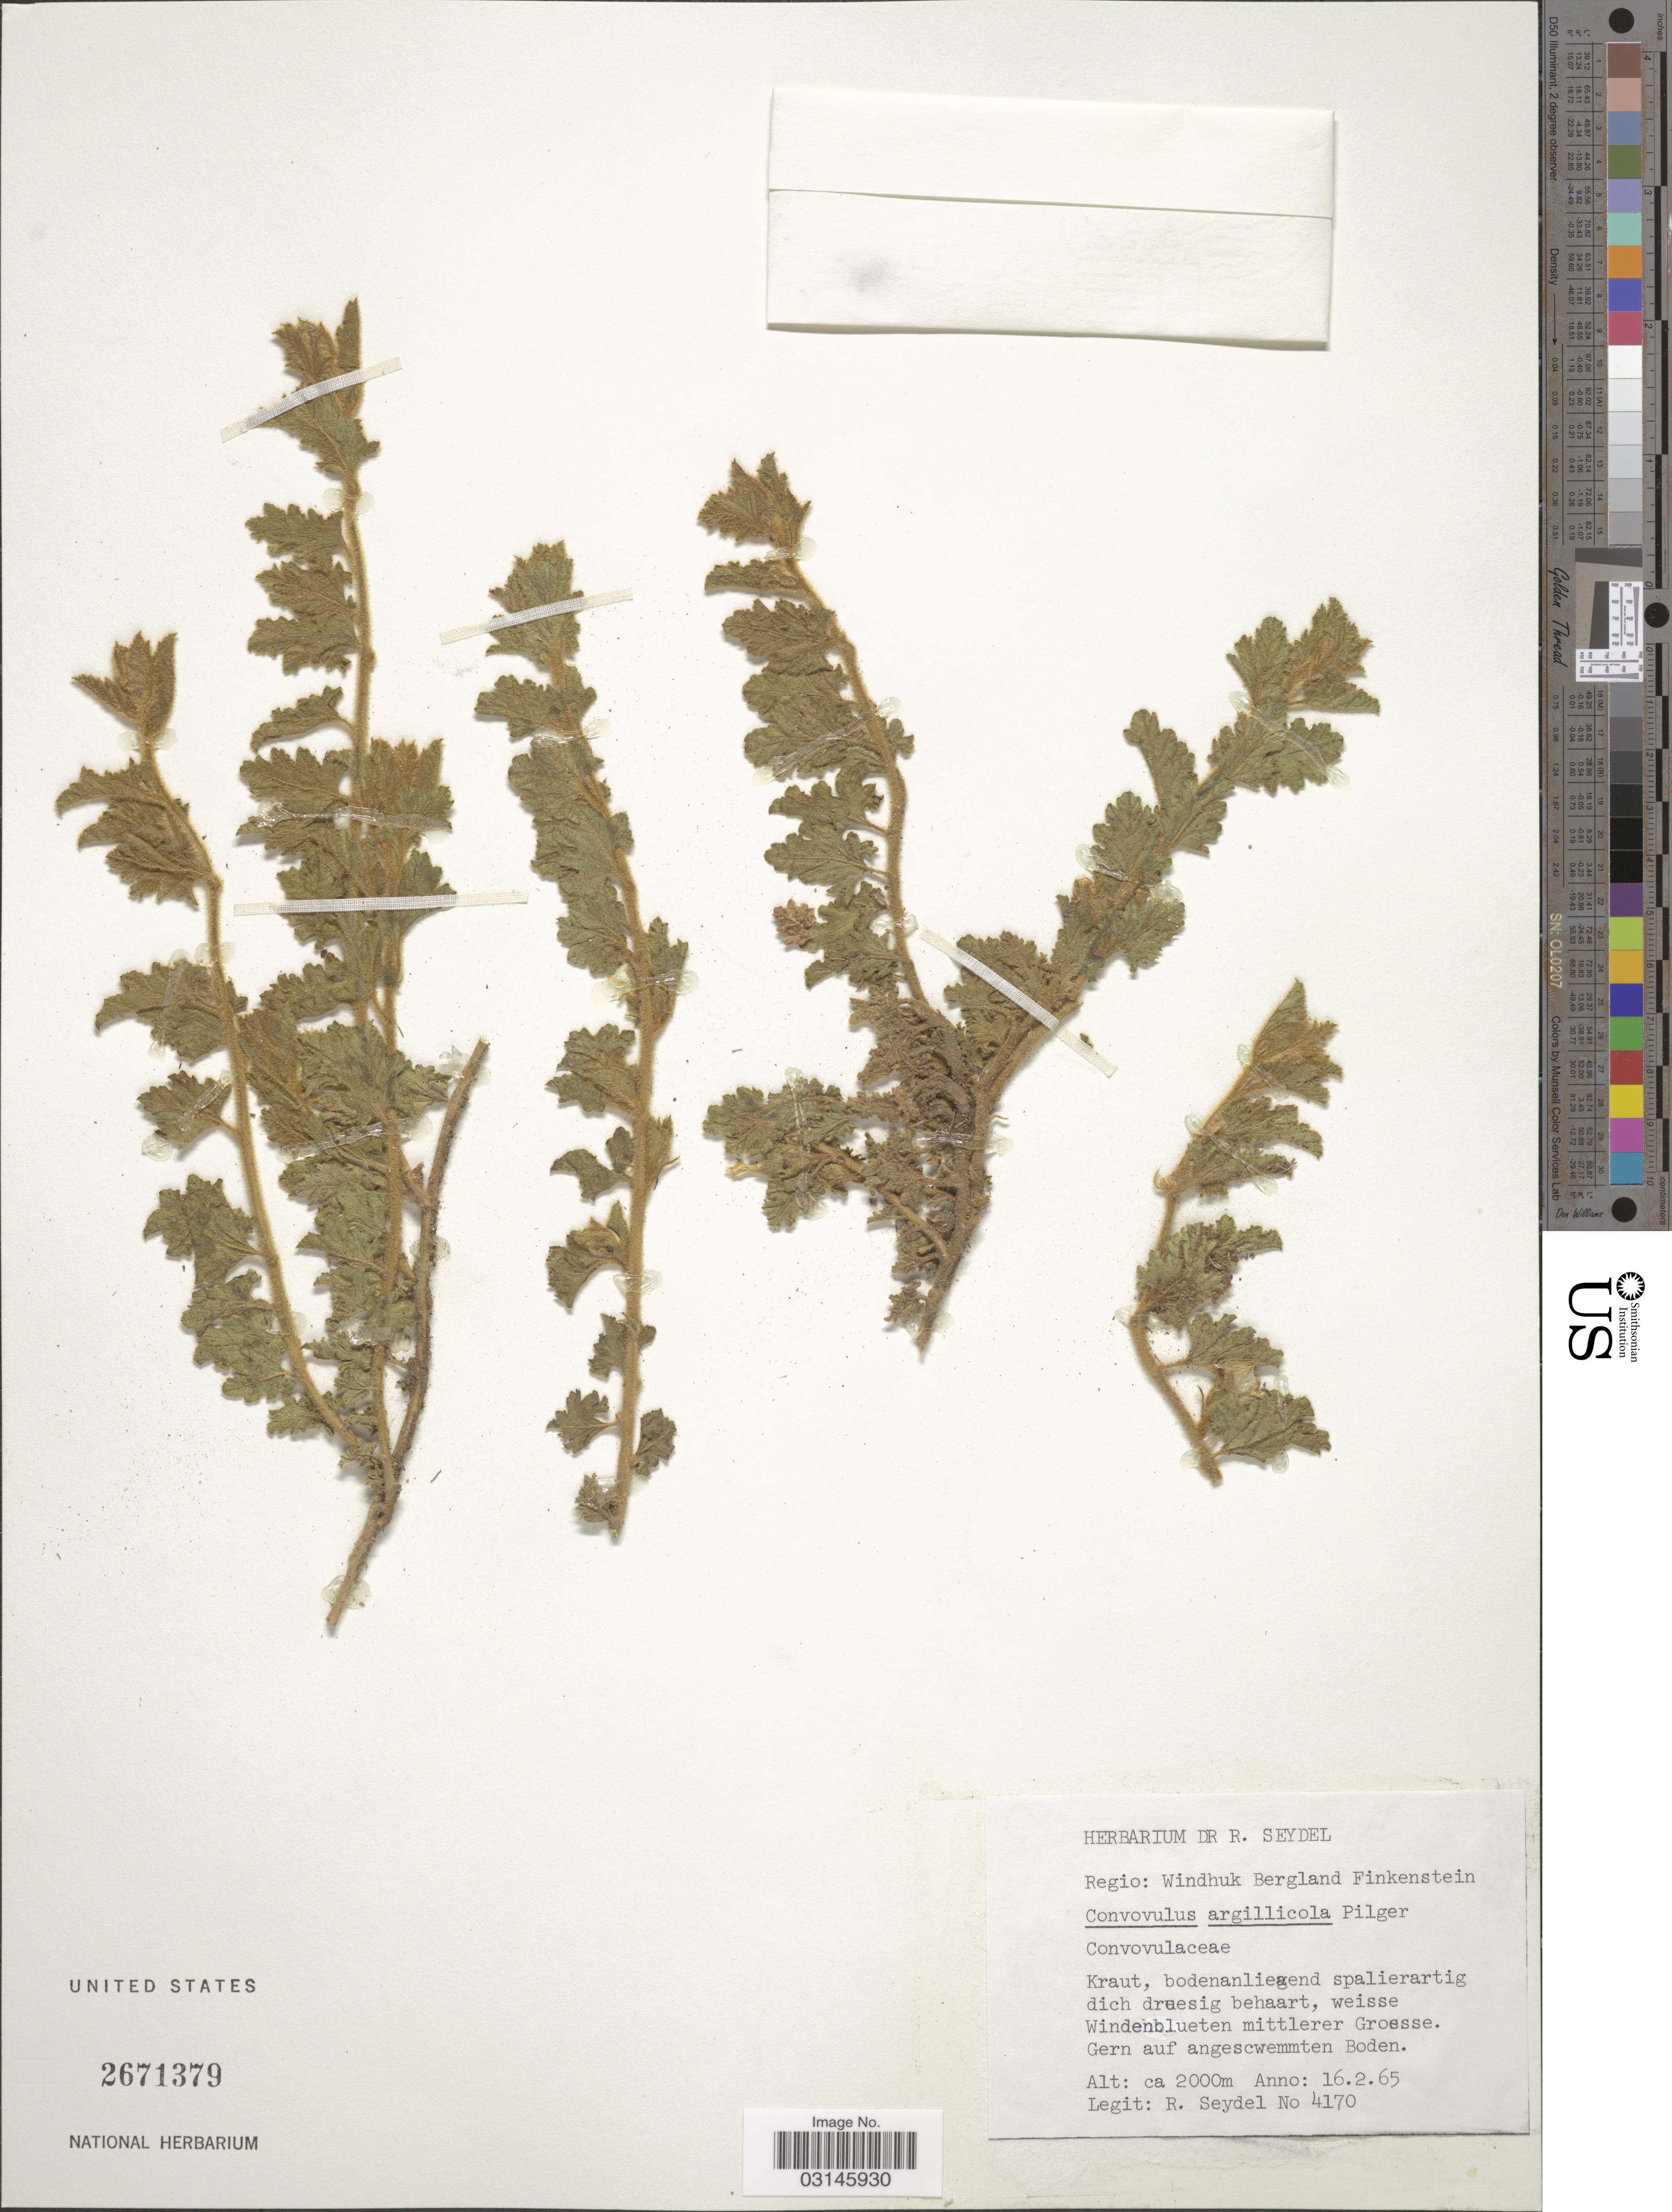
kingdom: Plantae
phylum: Tracheophyta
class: Magnoliopsida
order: Solanales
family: Convolvulaceae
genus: Convolvulus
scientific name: Convolvulus argillicola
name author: Pilg.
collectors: R. Seydel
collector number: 4170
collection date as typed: Transcribed d/m/y: 16/2/65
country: Namibia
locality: Regio: Windhuk Bergland Finkenstein.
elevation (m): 2000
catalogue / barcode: US 2671379